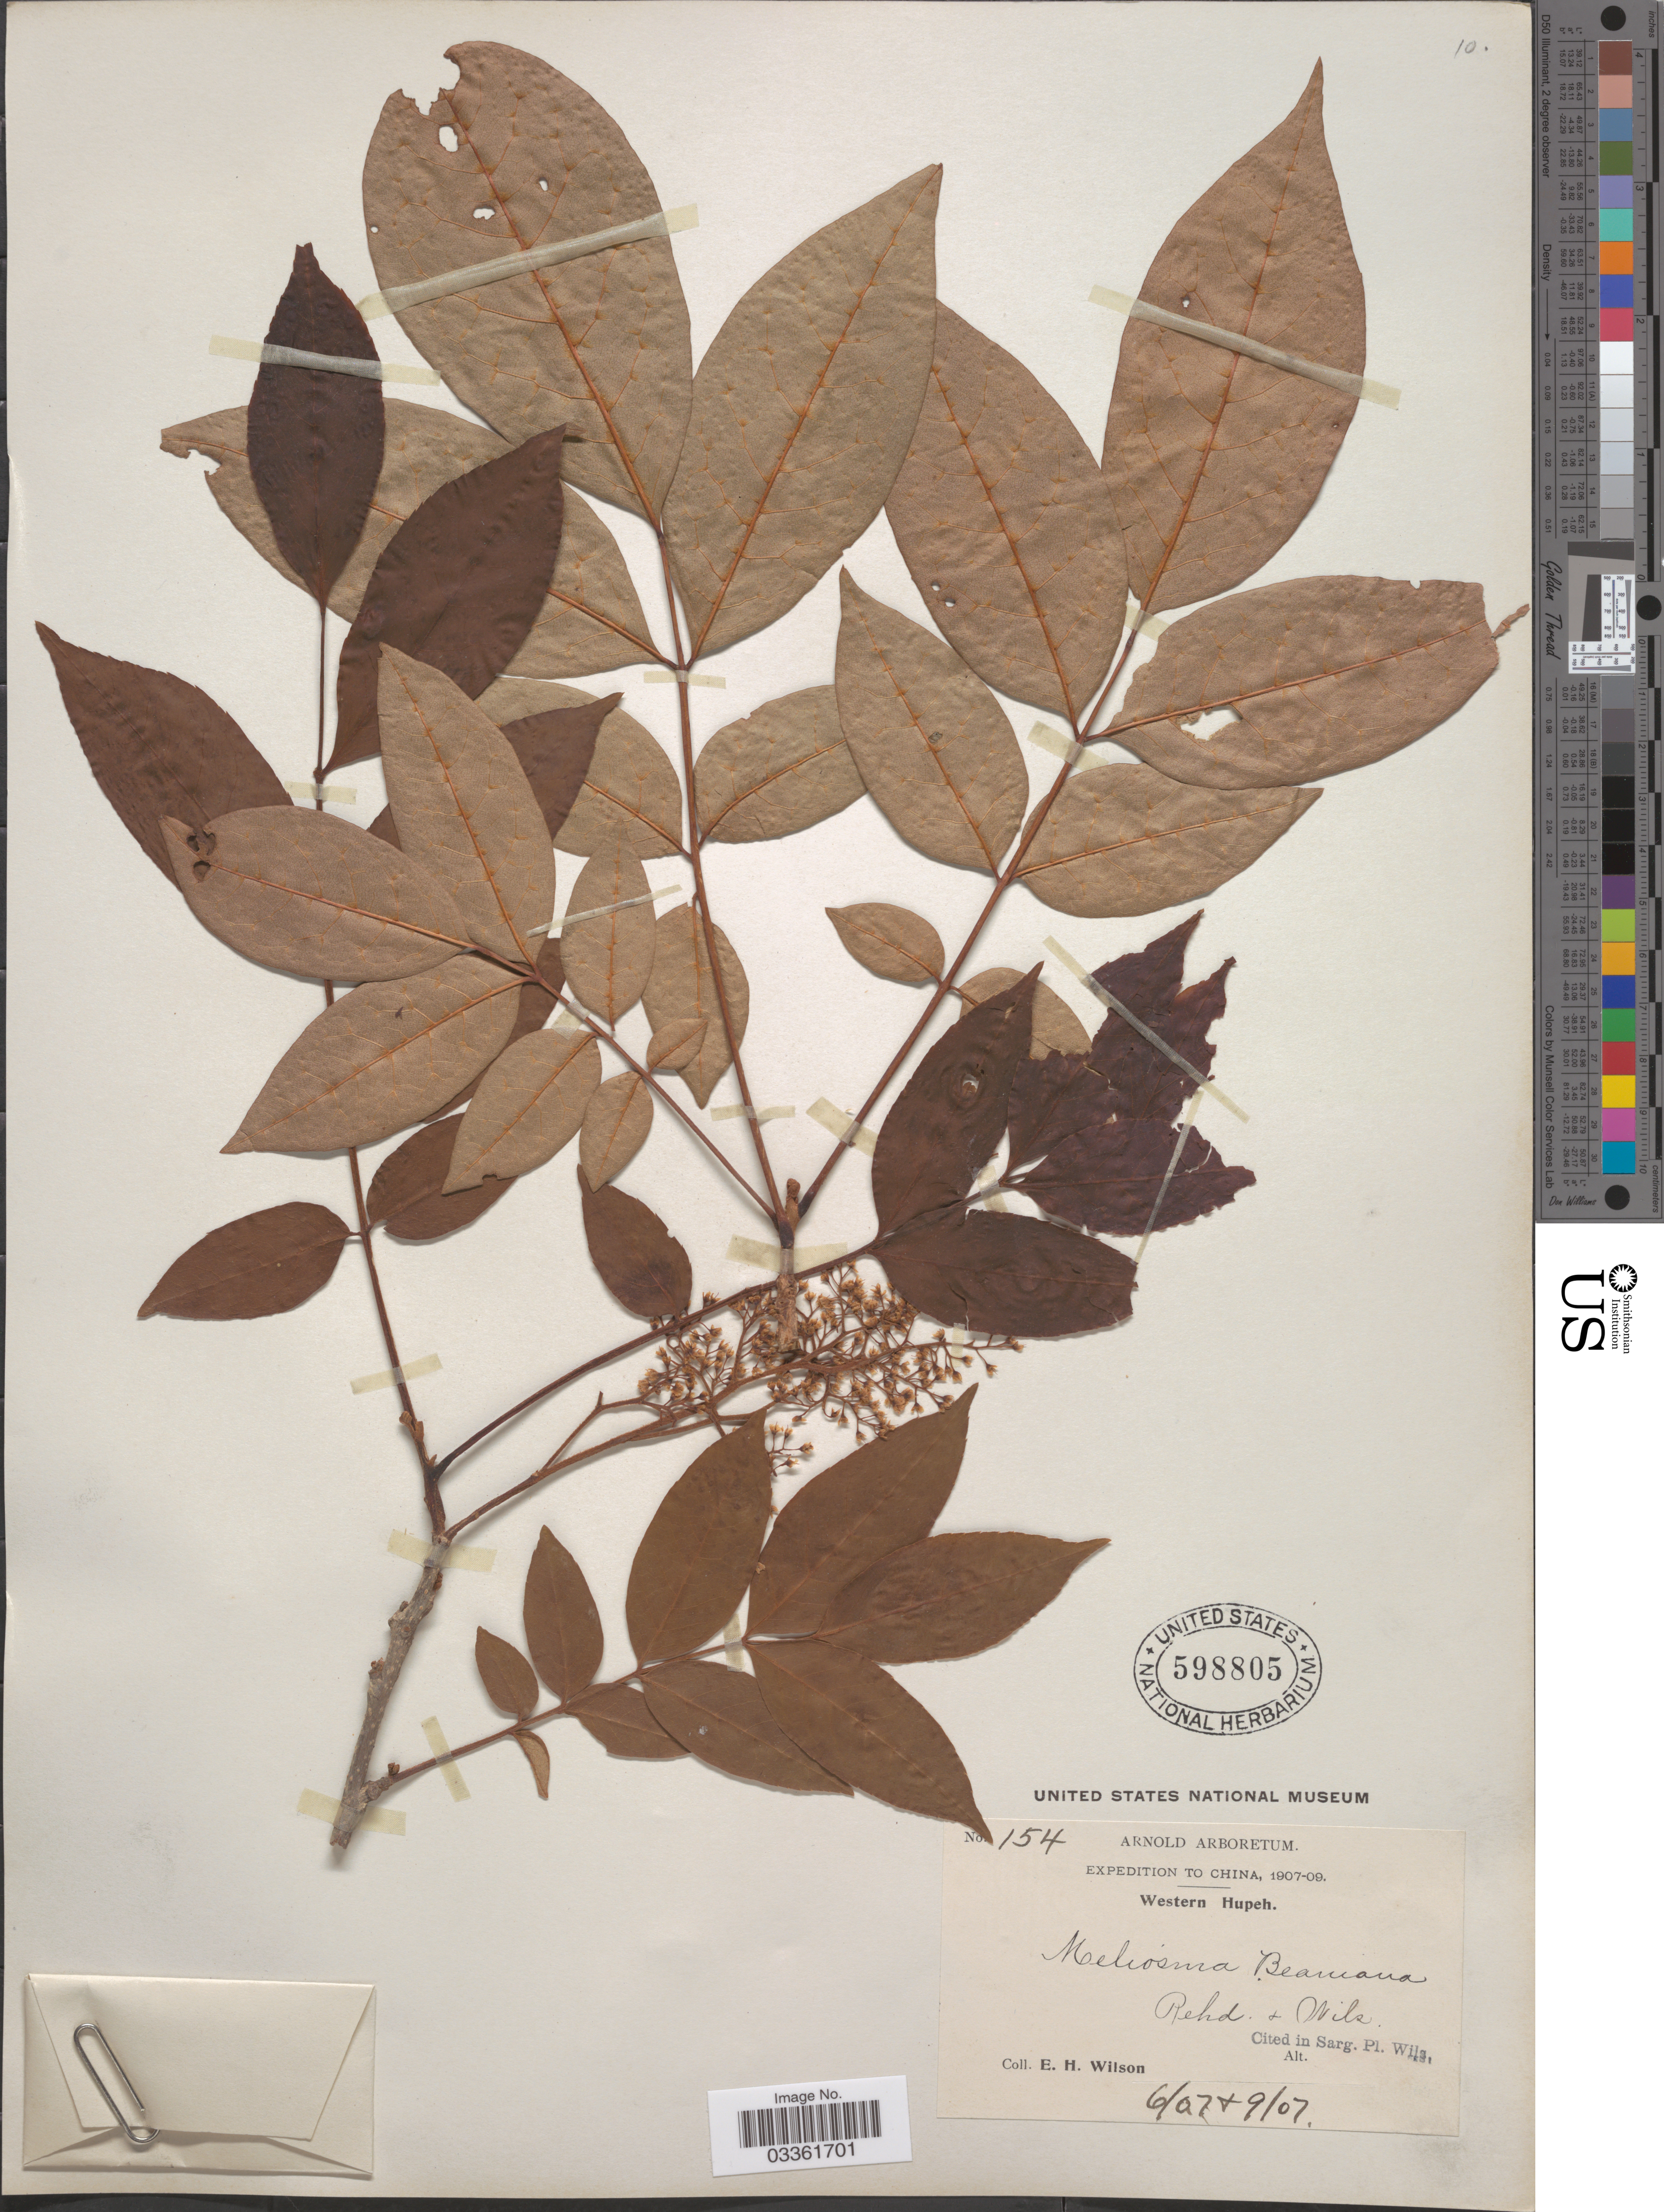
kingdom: Plantae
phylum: Tracheophyta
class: Magnoliopsida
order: Proteales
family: Sabiaceae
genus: Meliosma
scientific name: Meliosma beaniana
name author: Rehder & E.H. Wilson in Sarg.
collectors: E. Wilson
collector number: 154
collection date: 1907-06/1907-09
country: China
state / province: Hubei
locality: Western Hupeh.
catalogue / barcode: US 598805